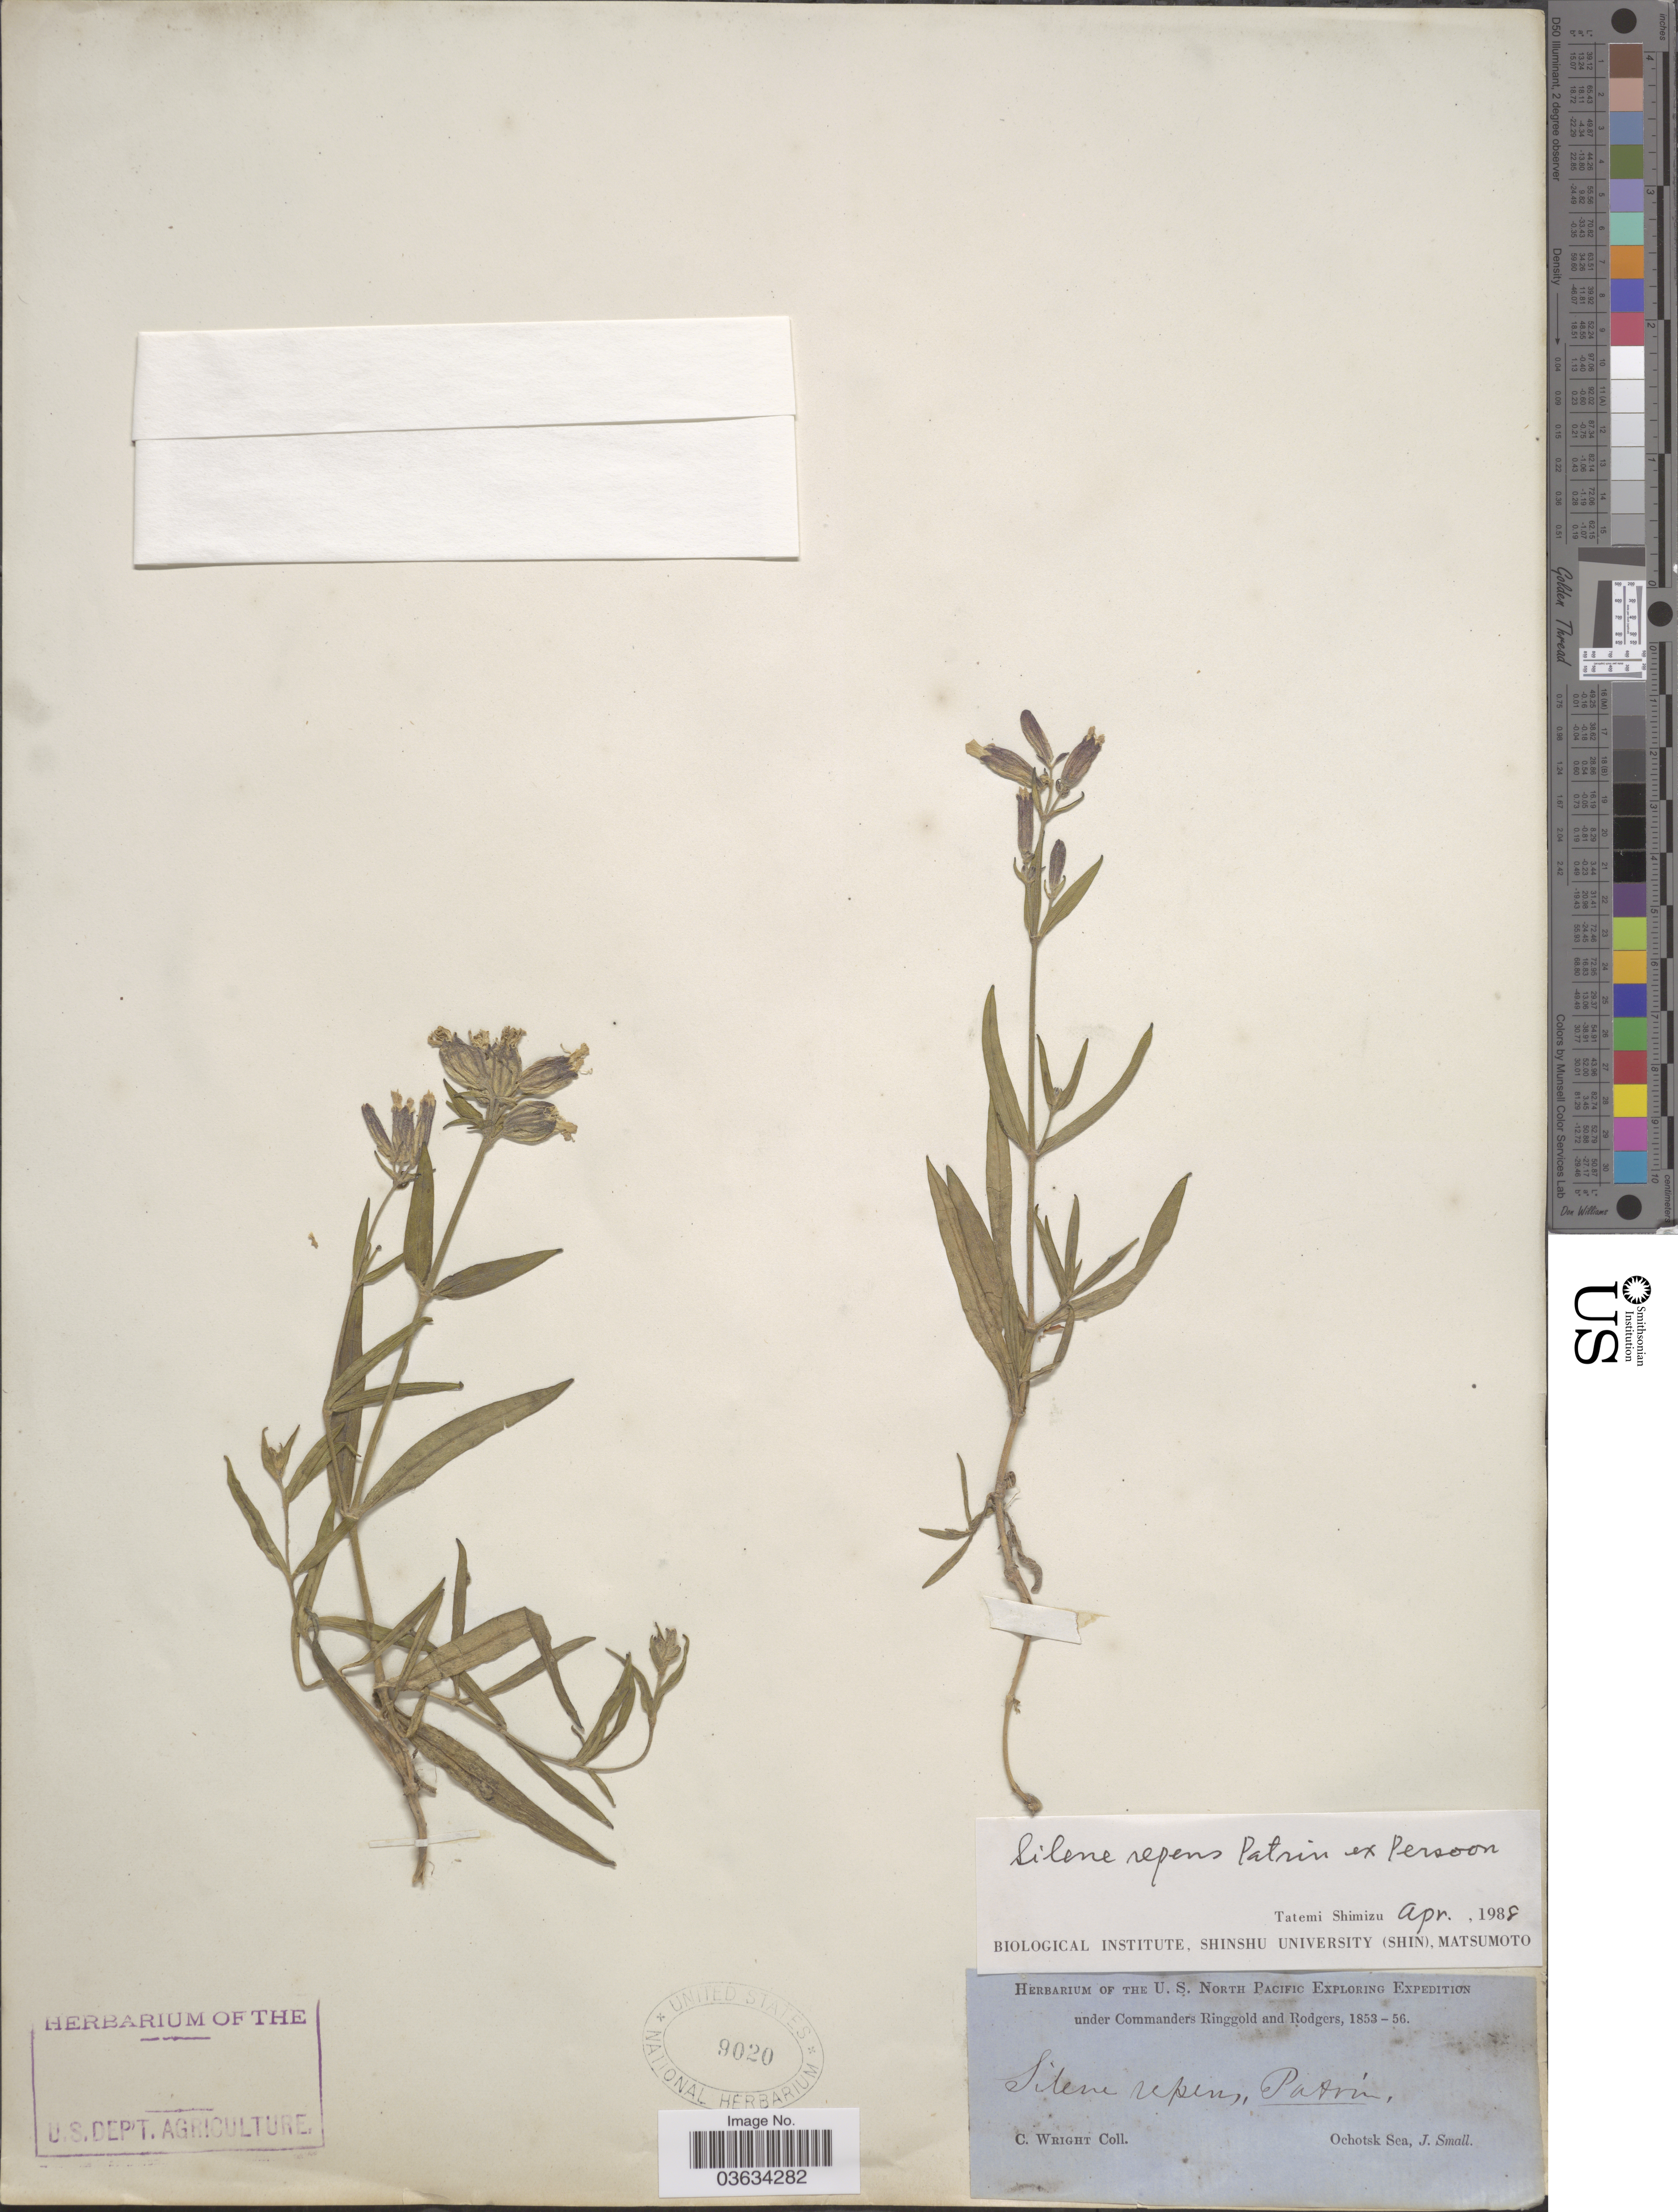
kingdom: Plantae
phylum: Tracheophyta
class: Magnoliopsida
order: Caryophyllales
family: Caryophyllaceae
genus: Silene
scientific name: Silene repens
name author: Patrin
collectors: C. Wright & J. Small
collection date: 1853/1856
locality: Ochotsk Sea.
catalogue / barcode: US 9020